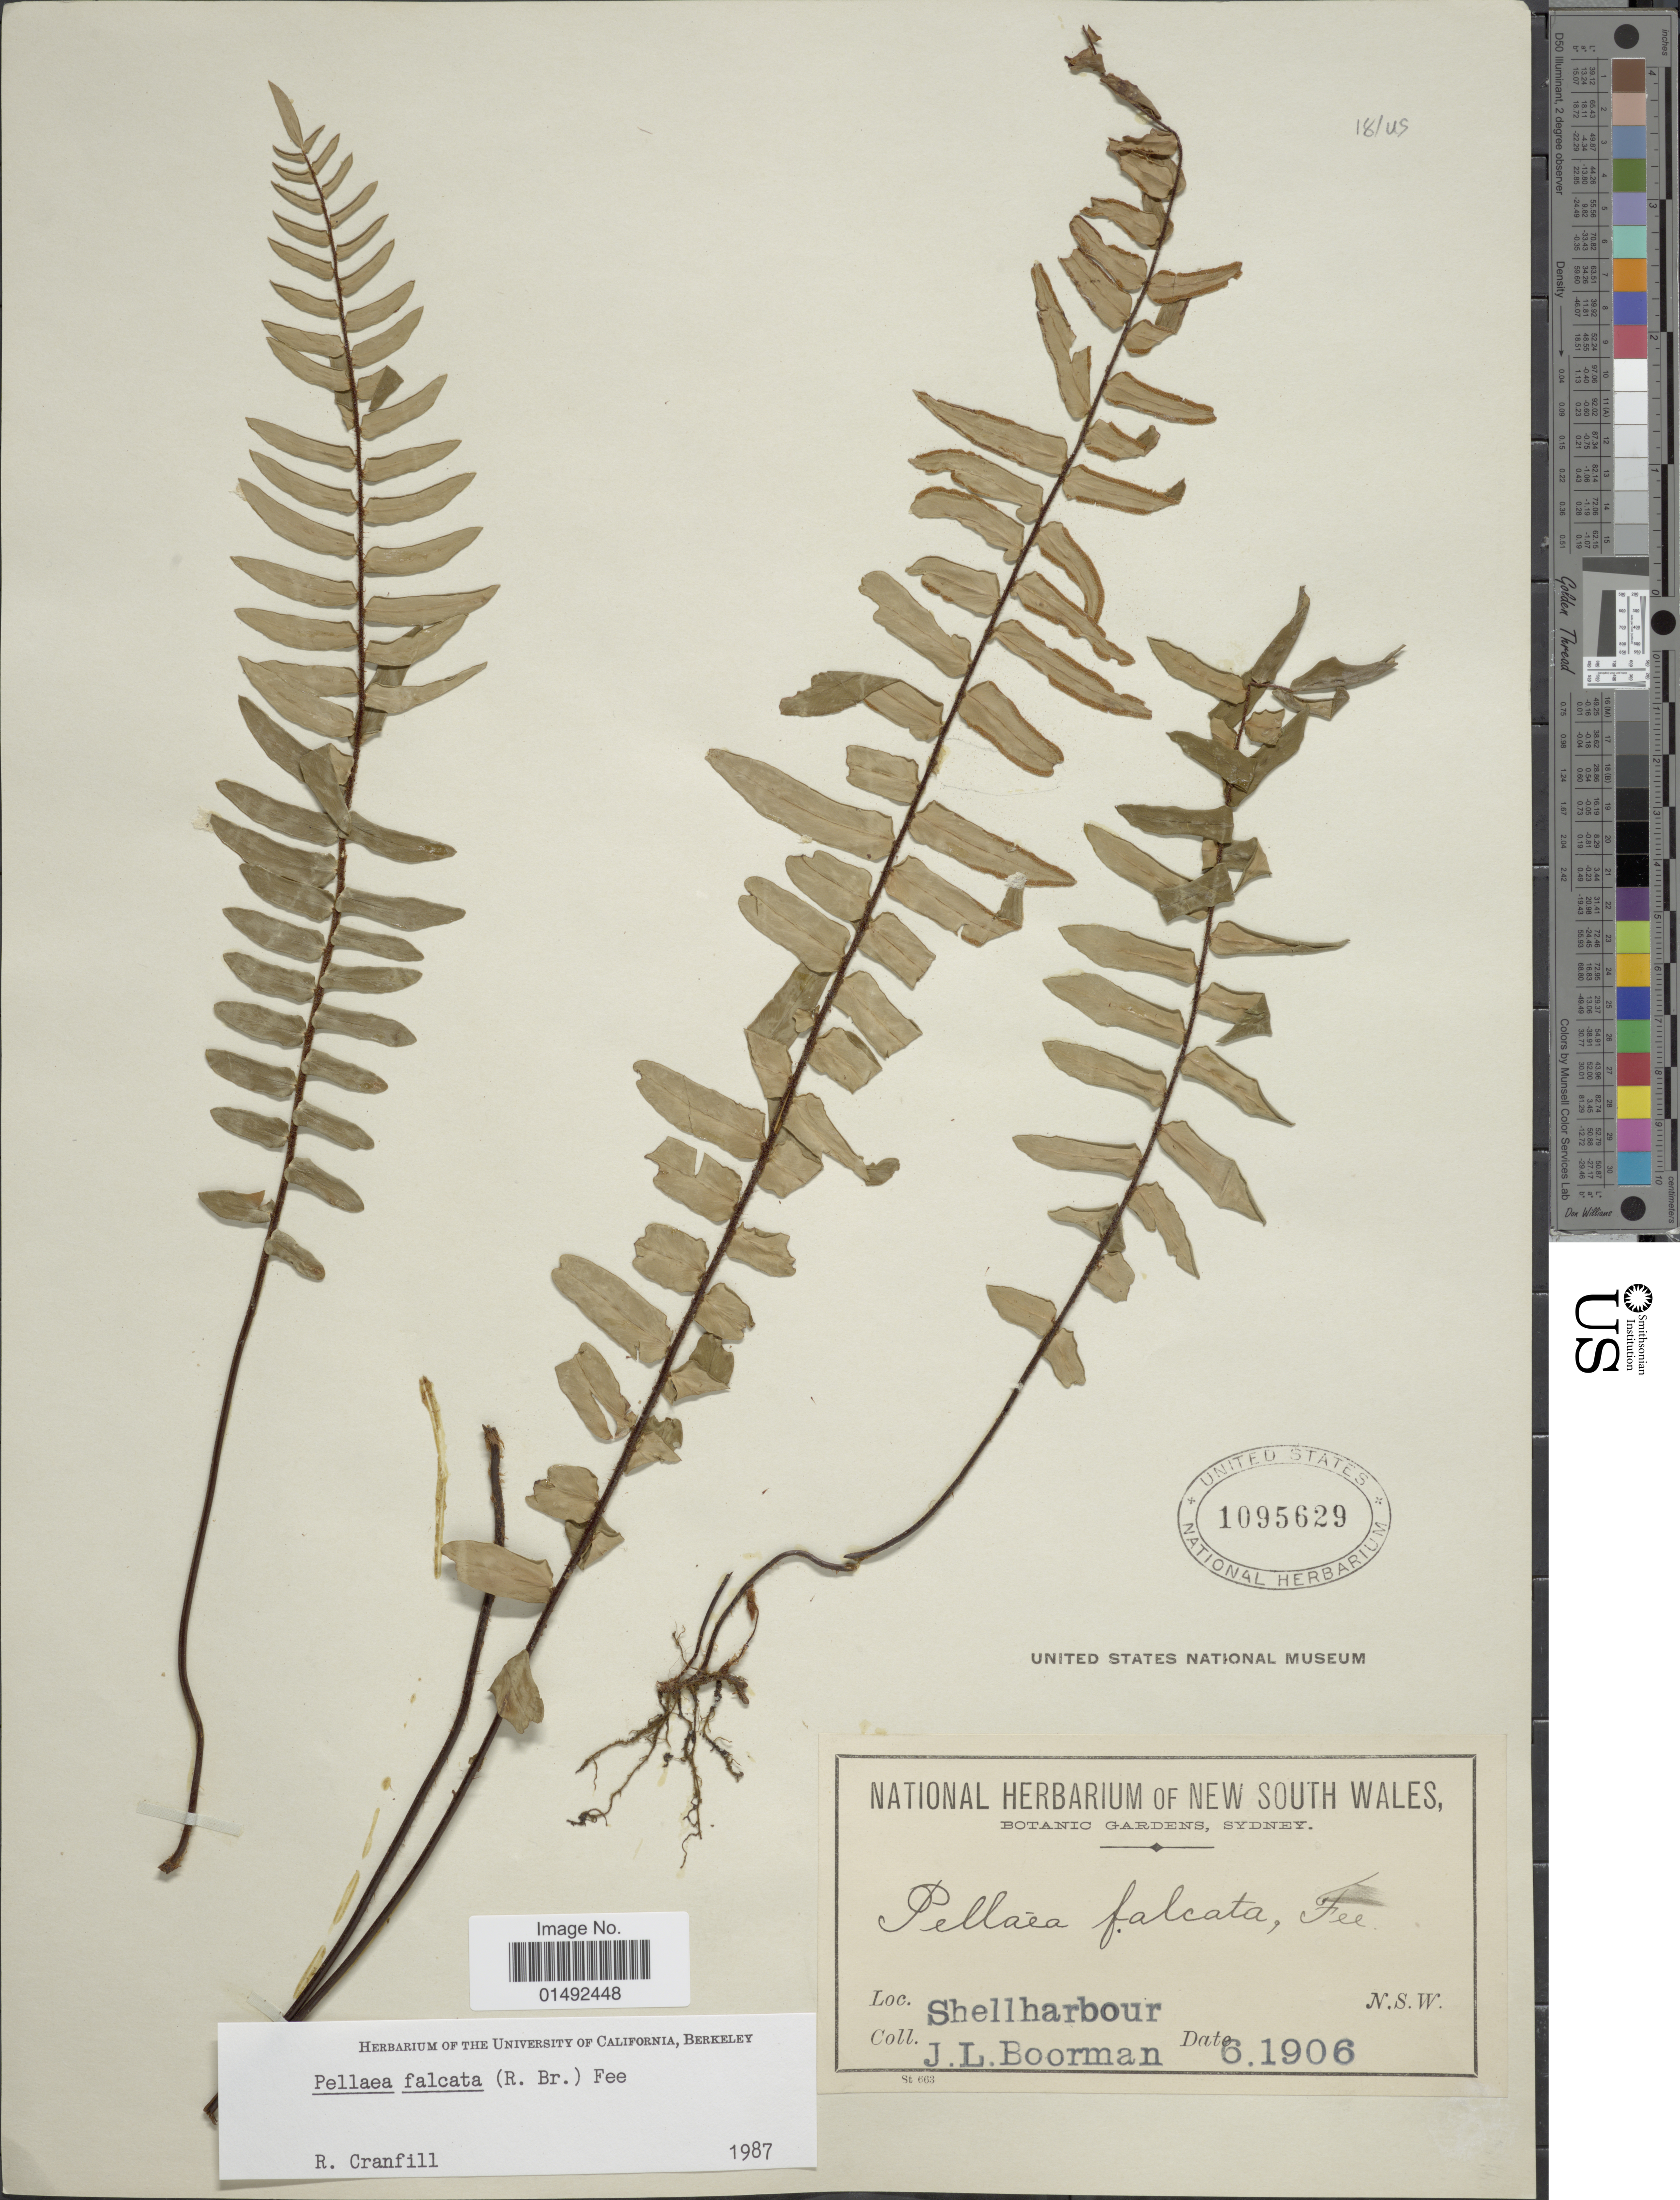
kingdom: Plantae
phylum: Tracheophyta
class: Polypodiopsida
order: Polypodiales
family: Pteridaceae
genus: Pellaea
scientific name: Pellaea falcata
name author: Fée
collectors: J. Boorman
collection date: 1906-06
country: Australia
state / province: New South Wales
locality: Shellharbour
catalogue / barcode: US 1095629